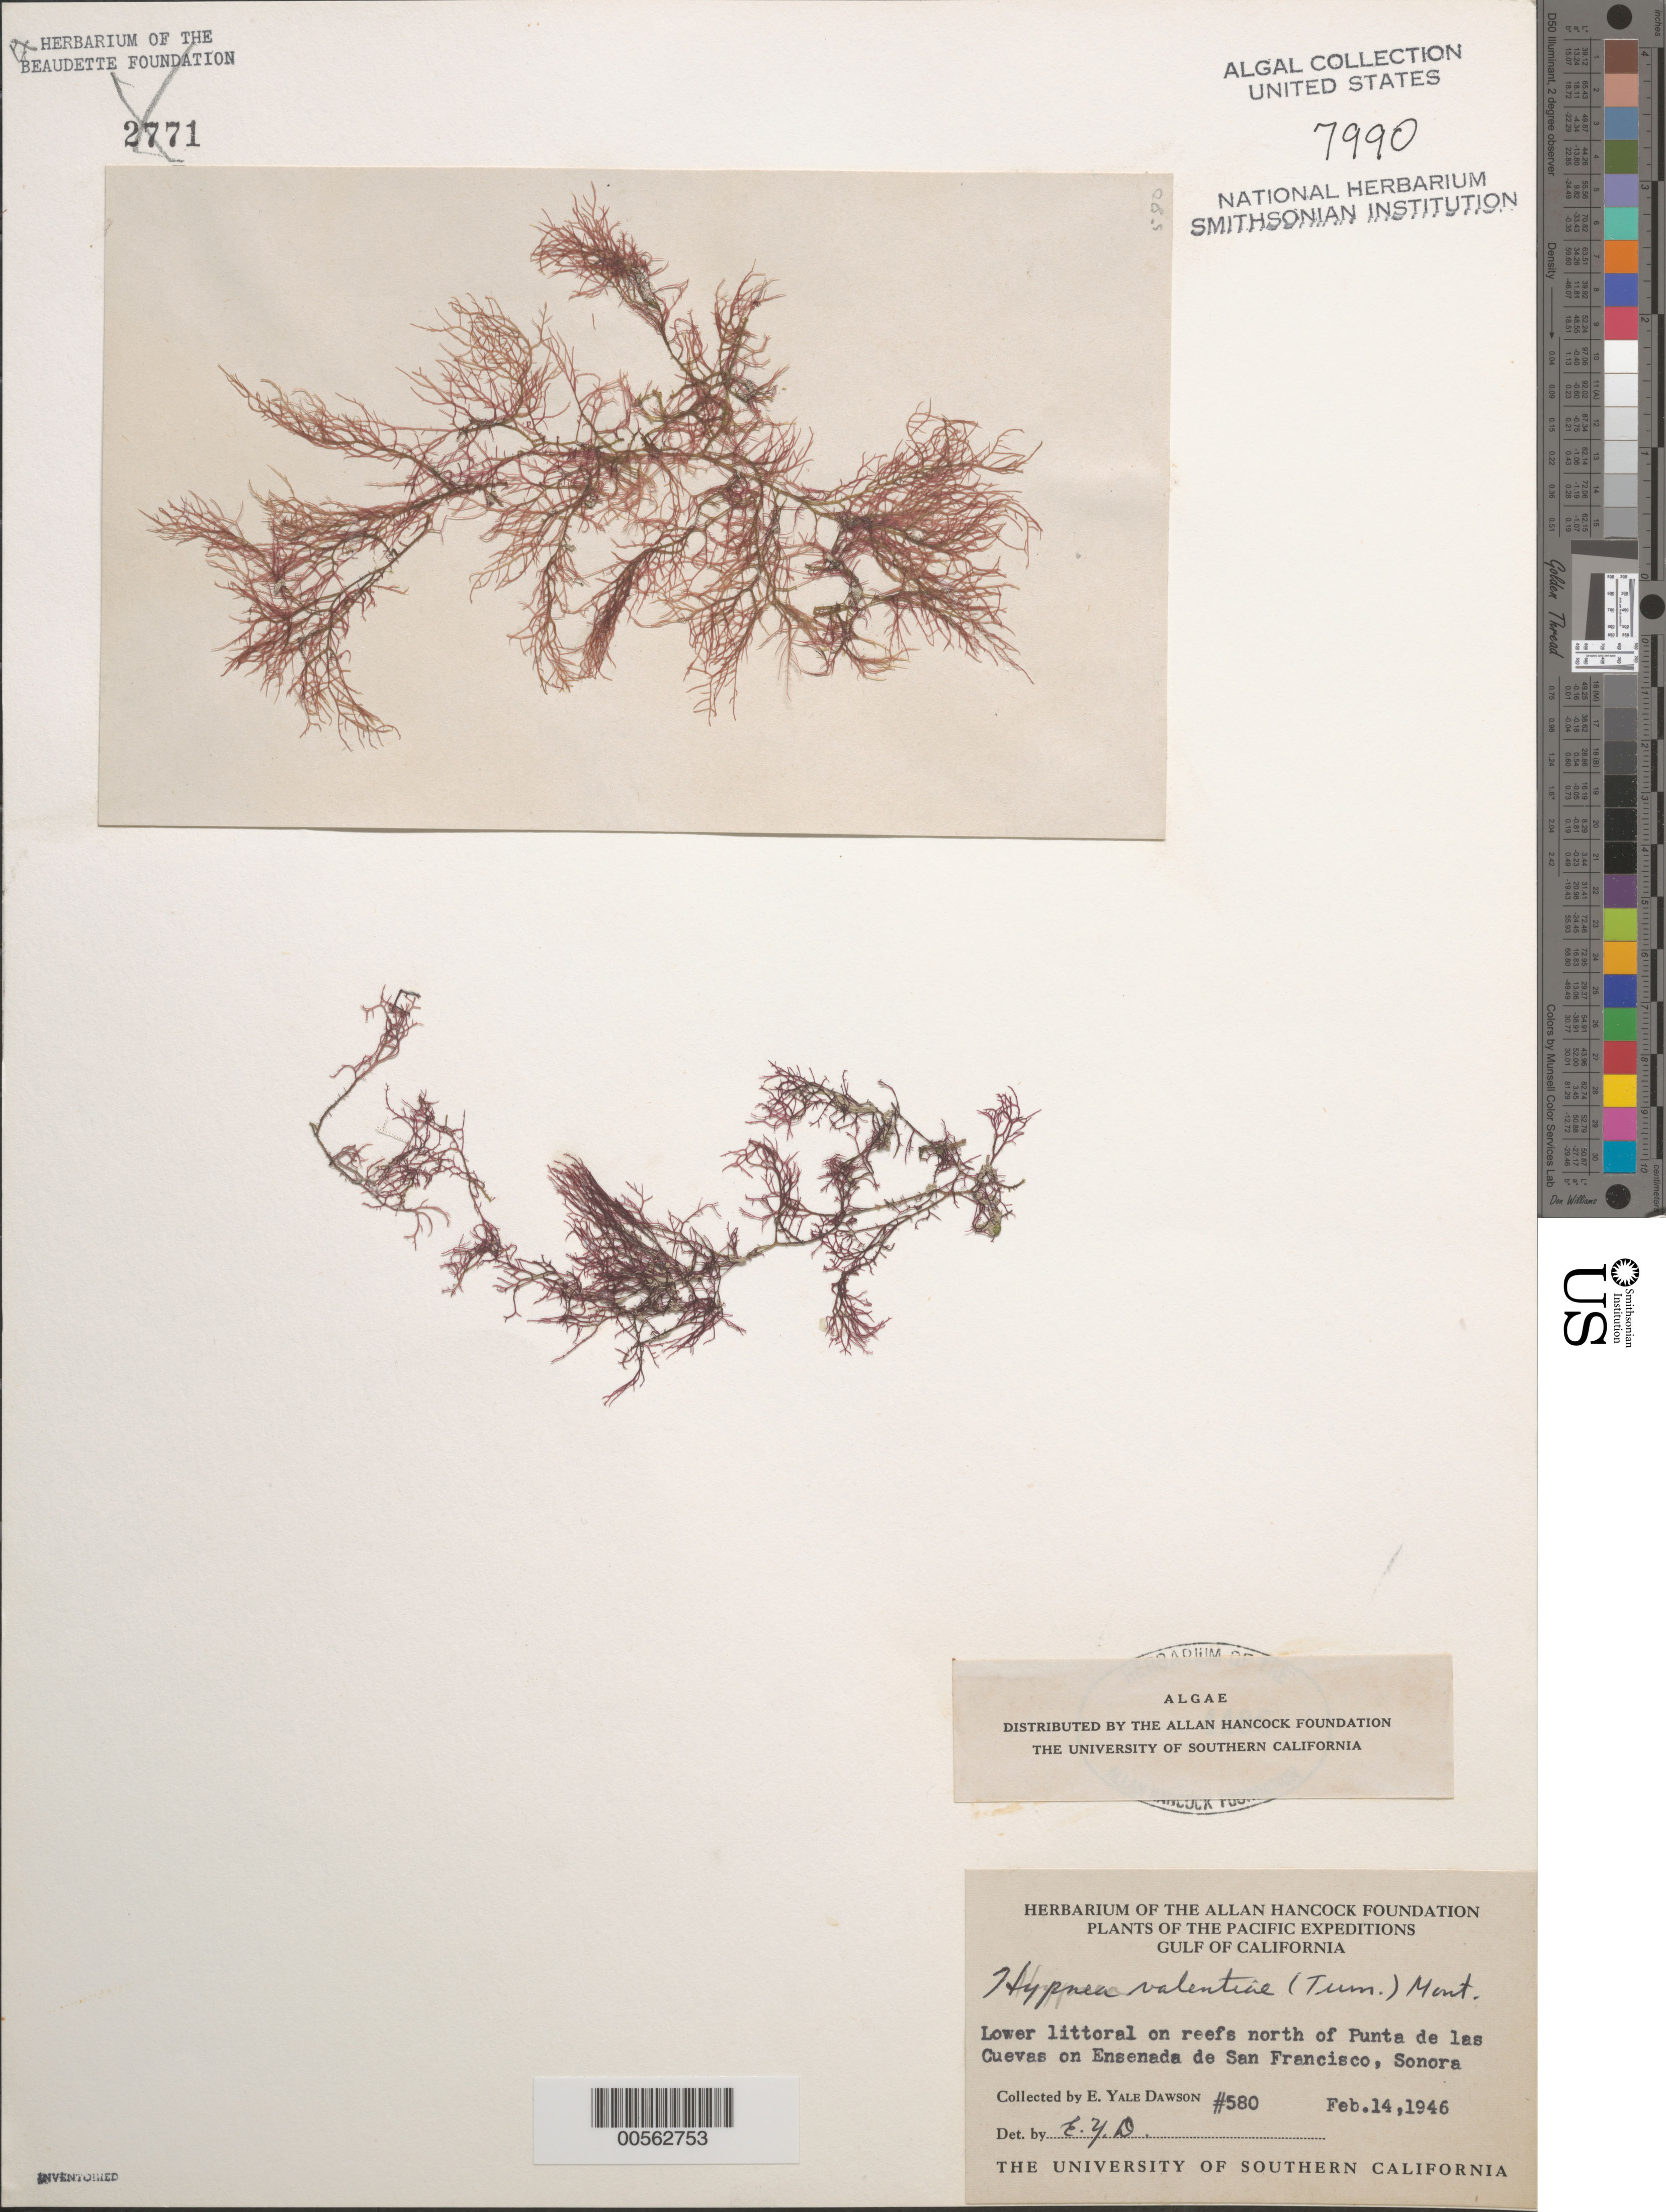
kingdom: Plantae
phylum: Rhodophyta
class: Florideophyceae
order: Gigartinales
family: Cystocloniaceae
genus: Hypnea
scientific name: Hypnea valentiae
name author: (Turner) Mont.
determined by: Dawson, E. Y.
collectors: E. Y. Dawson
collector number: EYD 580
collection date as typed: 14 Feb 1946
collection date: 1946-02-14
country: Mexico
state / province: Sonora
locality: Ensenada de San Francisco, north of Punta de las Cuevas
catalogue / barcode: US 7990